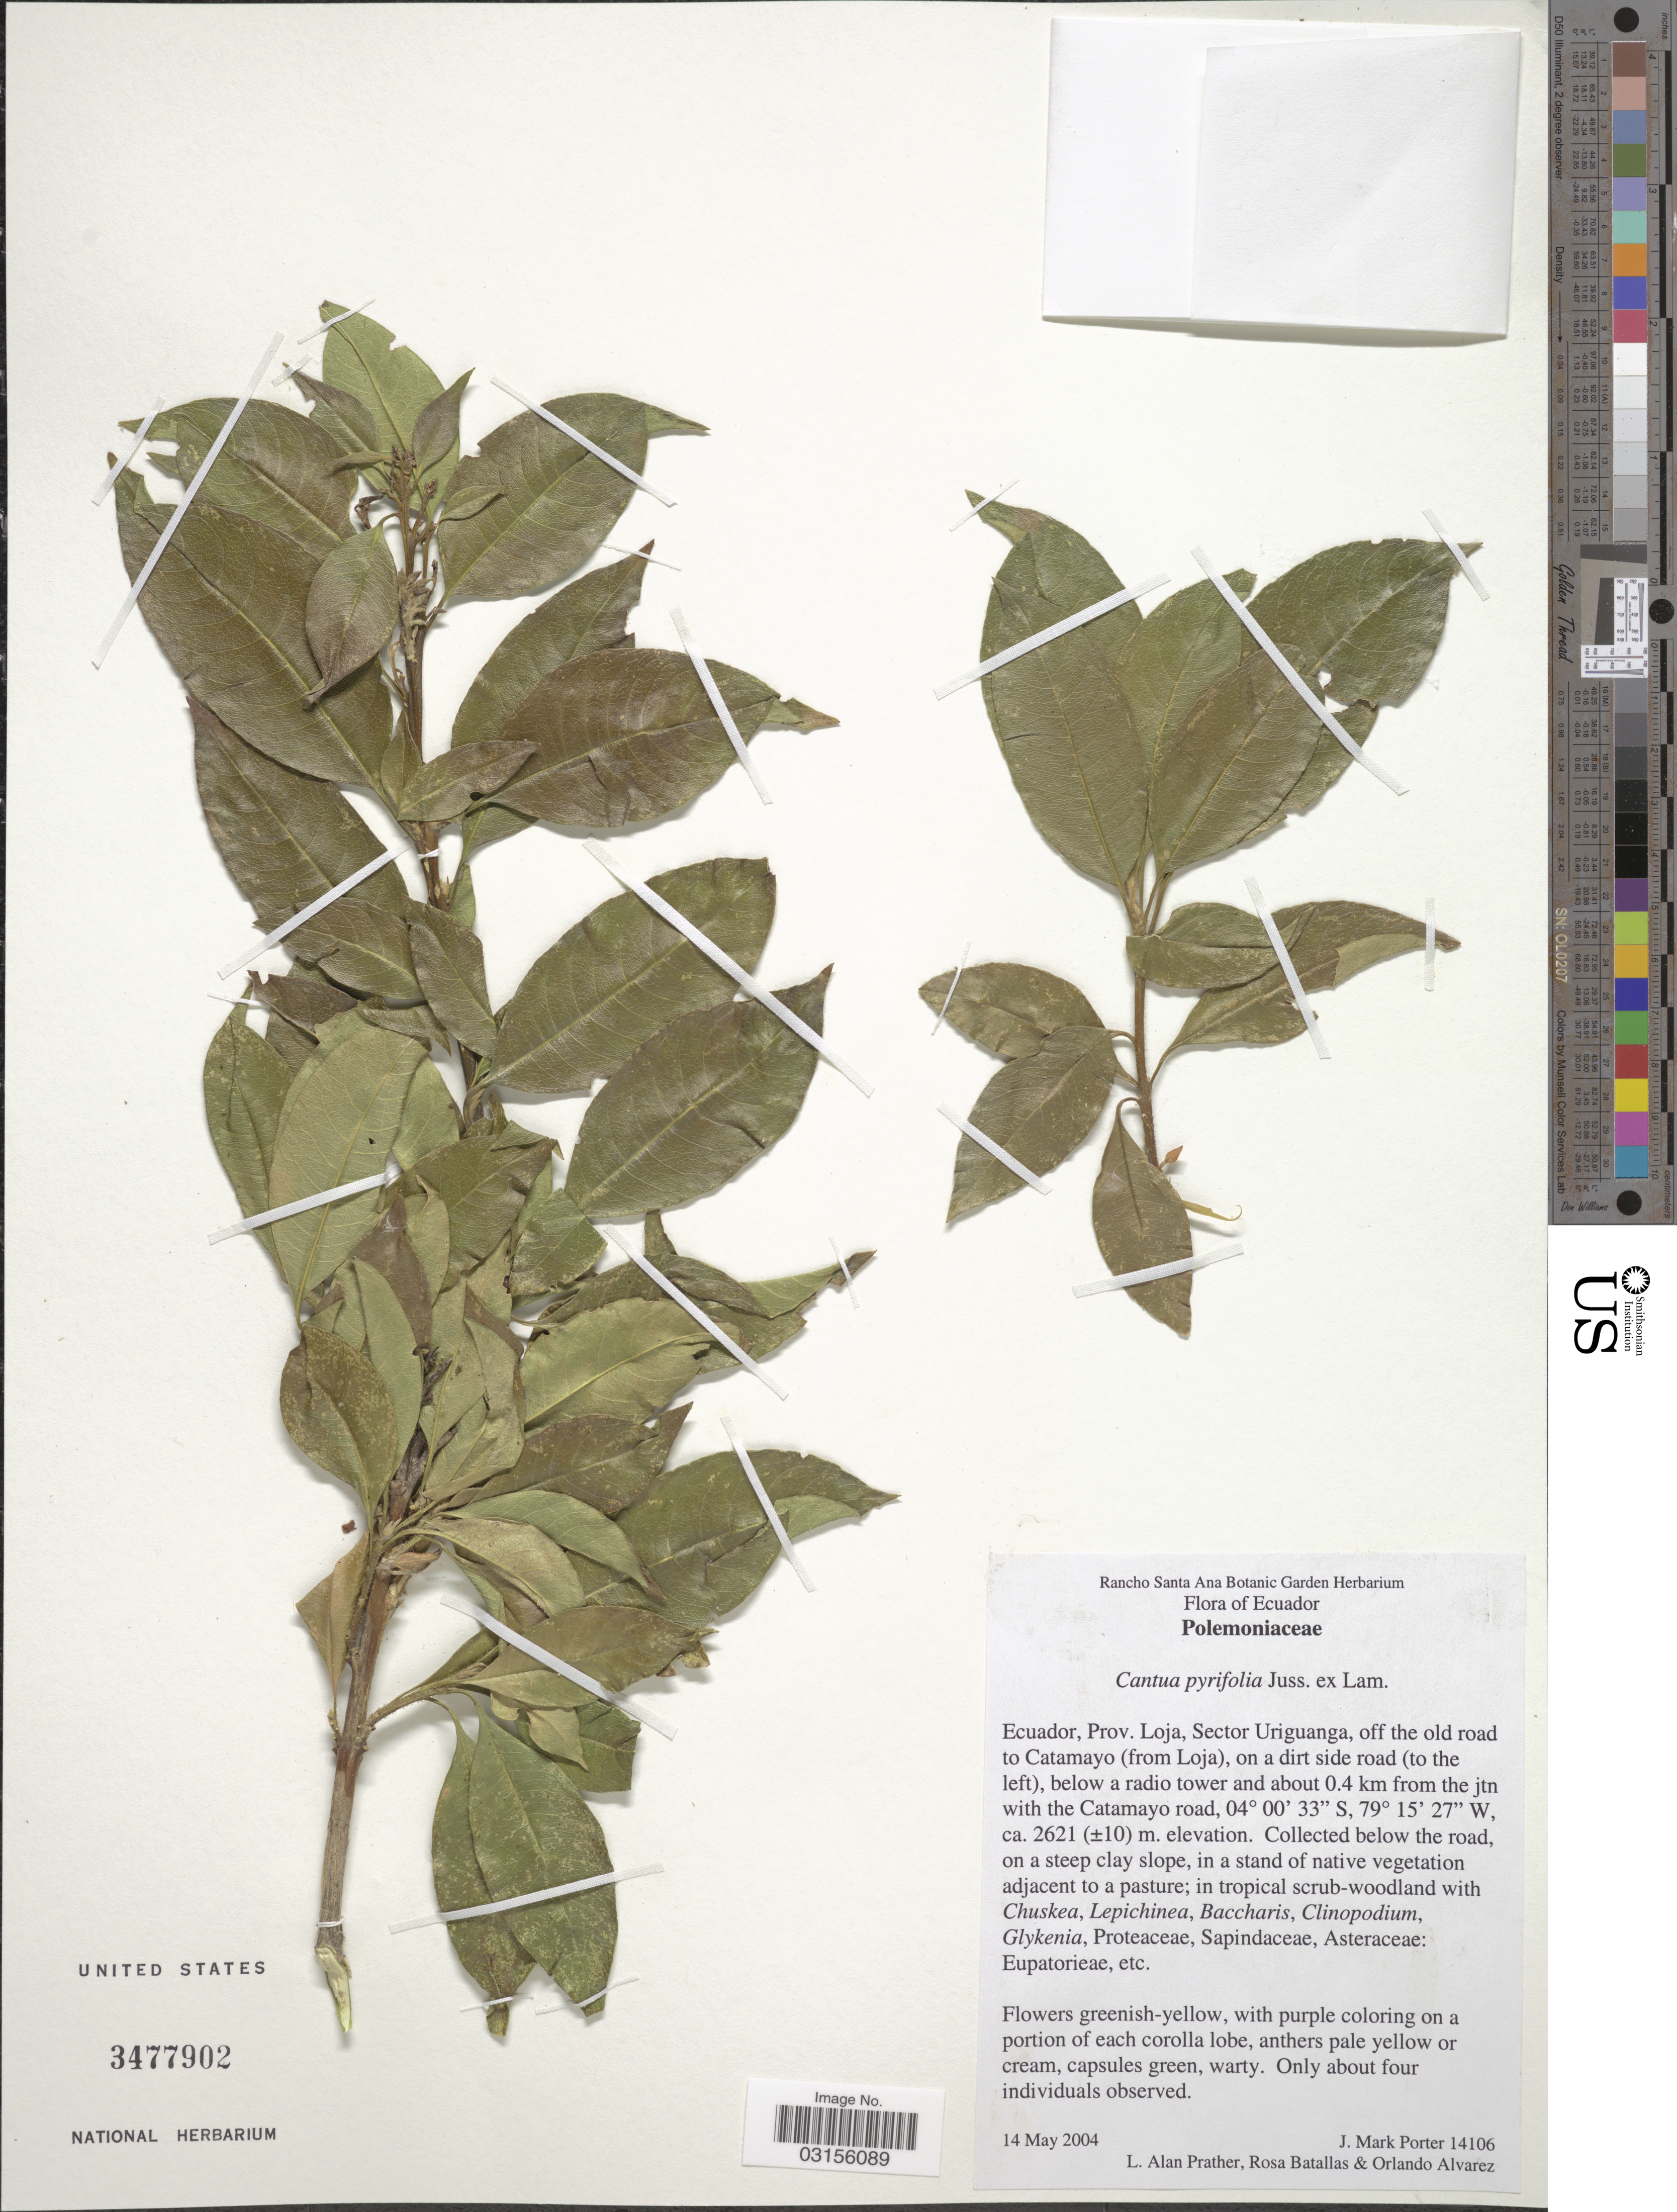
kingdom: Plantae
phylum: Tracheophyta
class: Magnoliopsida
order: Ericales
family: Polemoniaceae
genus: Cantua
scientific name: Cantua pyrifolia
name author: Juss. ex Lam.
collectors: J. M. Porter, L. A. Prather & O. Alvarez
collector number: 14106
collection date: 2004-05-14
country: Ecuador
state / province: Loja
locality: Sector Uriguanga, off the old road to Catamayo (from Loja), on a dirt side road (to the left), below a radio tower and about 0.4 km from the jtn with the Catamayo road.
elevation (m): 2621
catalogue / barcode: US 3477902